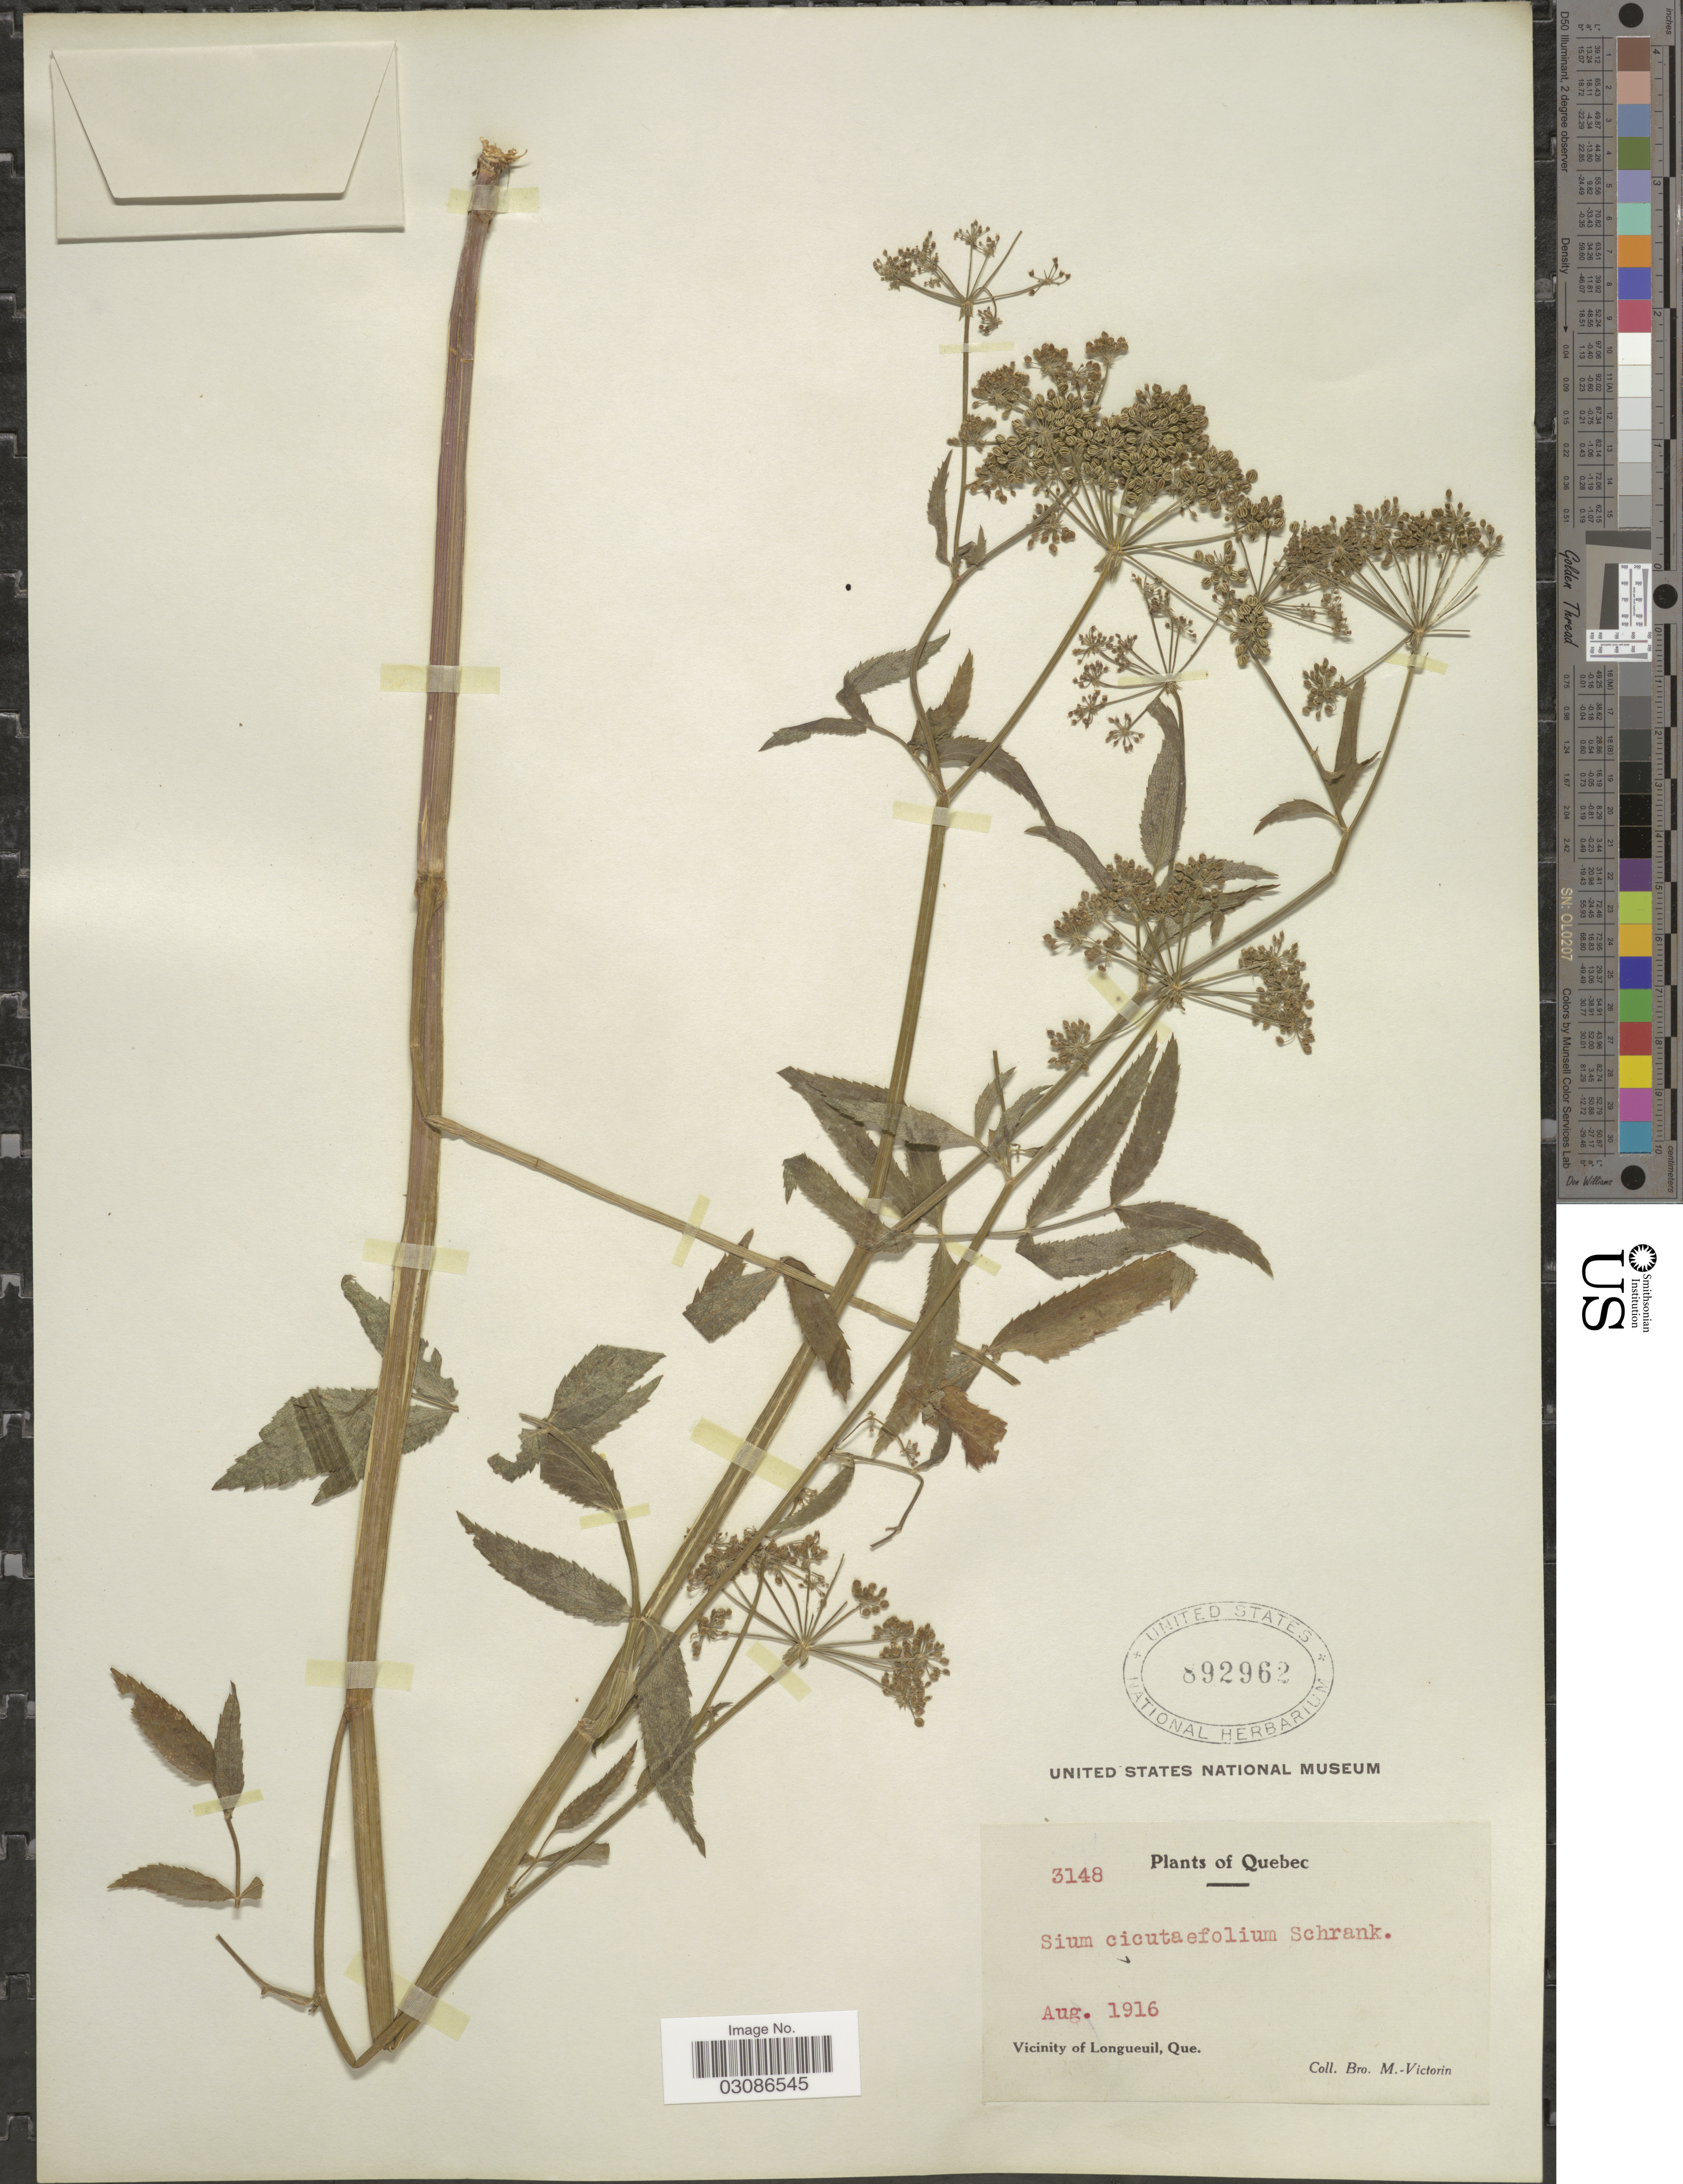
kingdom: Plantae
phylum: Tracheophyta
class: Magnoliopsida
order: Apiales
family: Apiaceae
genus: Sium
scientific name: Sium suave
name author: Walter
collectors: Fr. Marie-Victorin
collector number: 3148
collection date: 1916-08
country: Canada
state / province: Quebec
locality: Vicinity of Longueuil, Que.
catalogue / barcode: US 892962